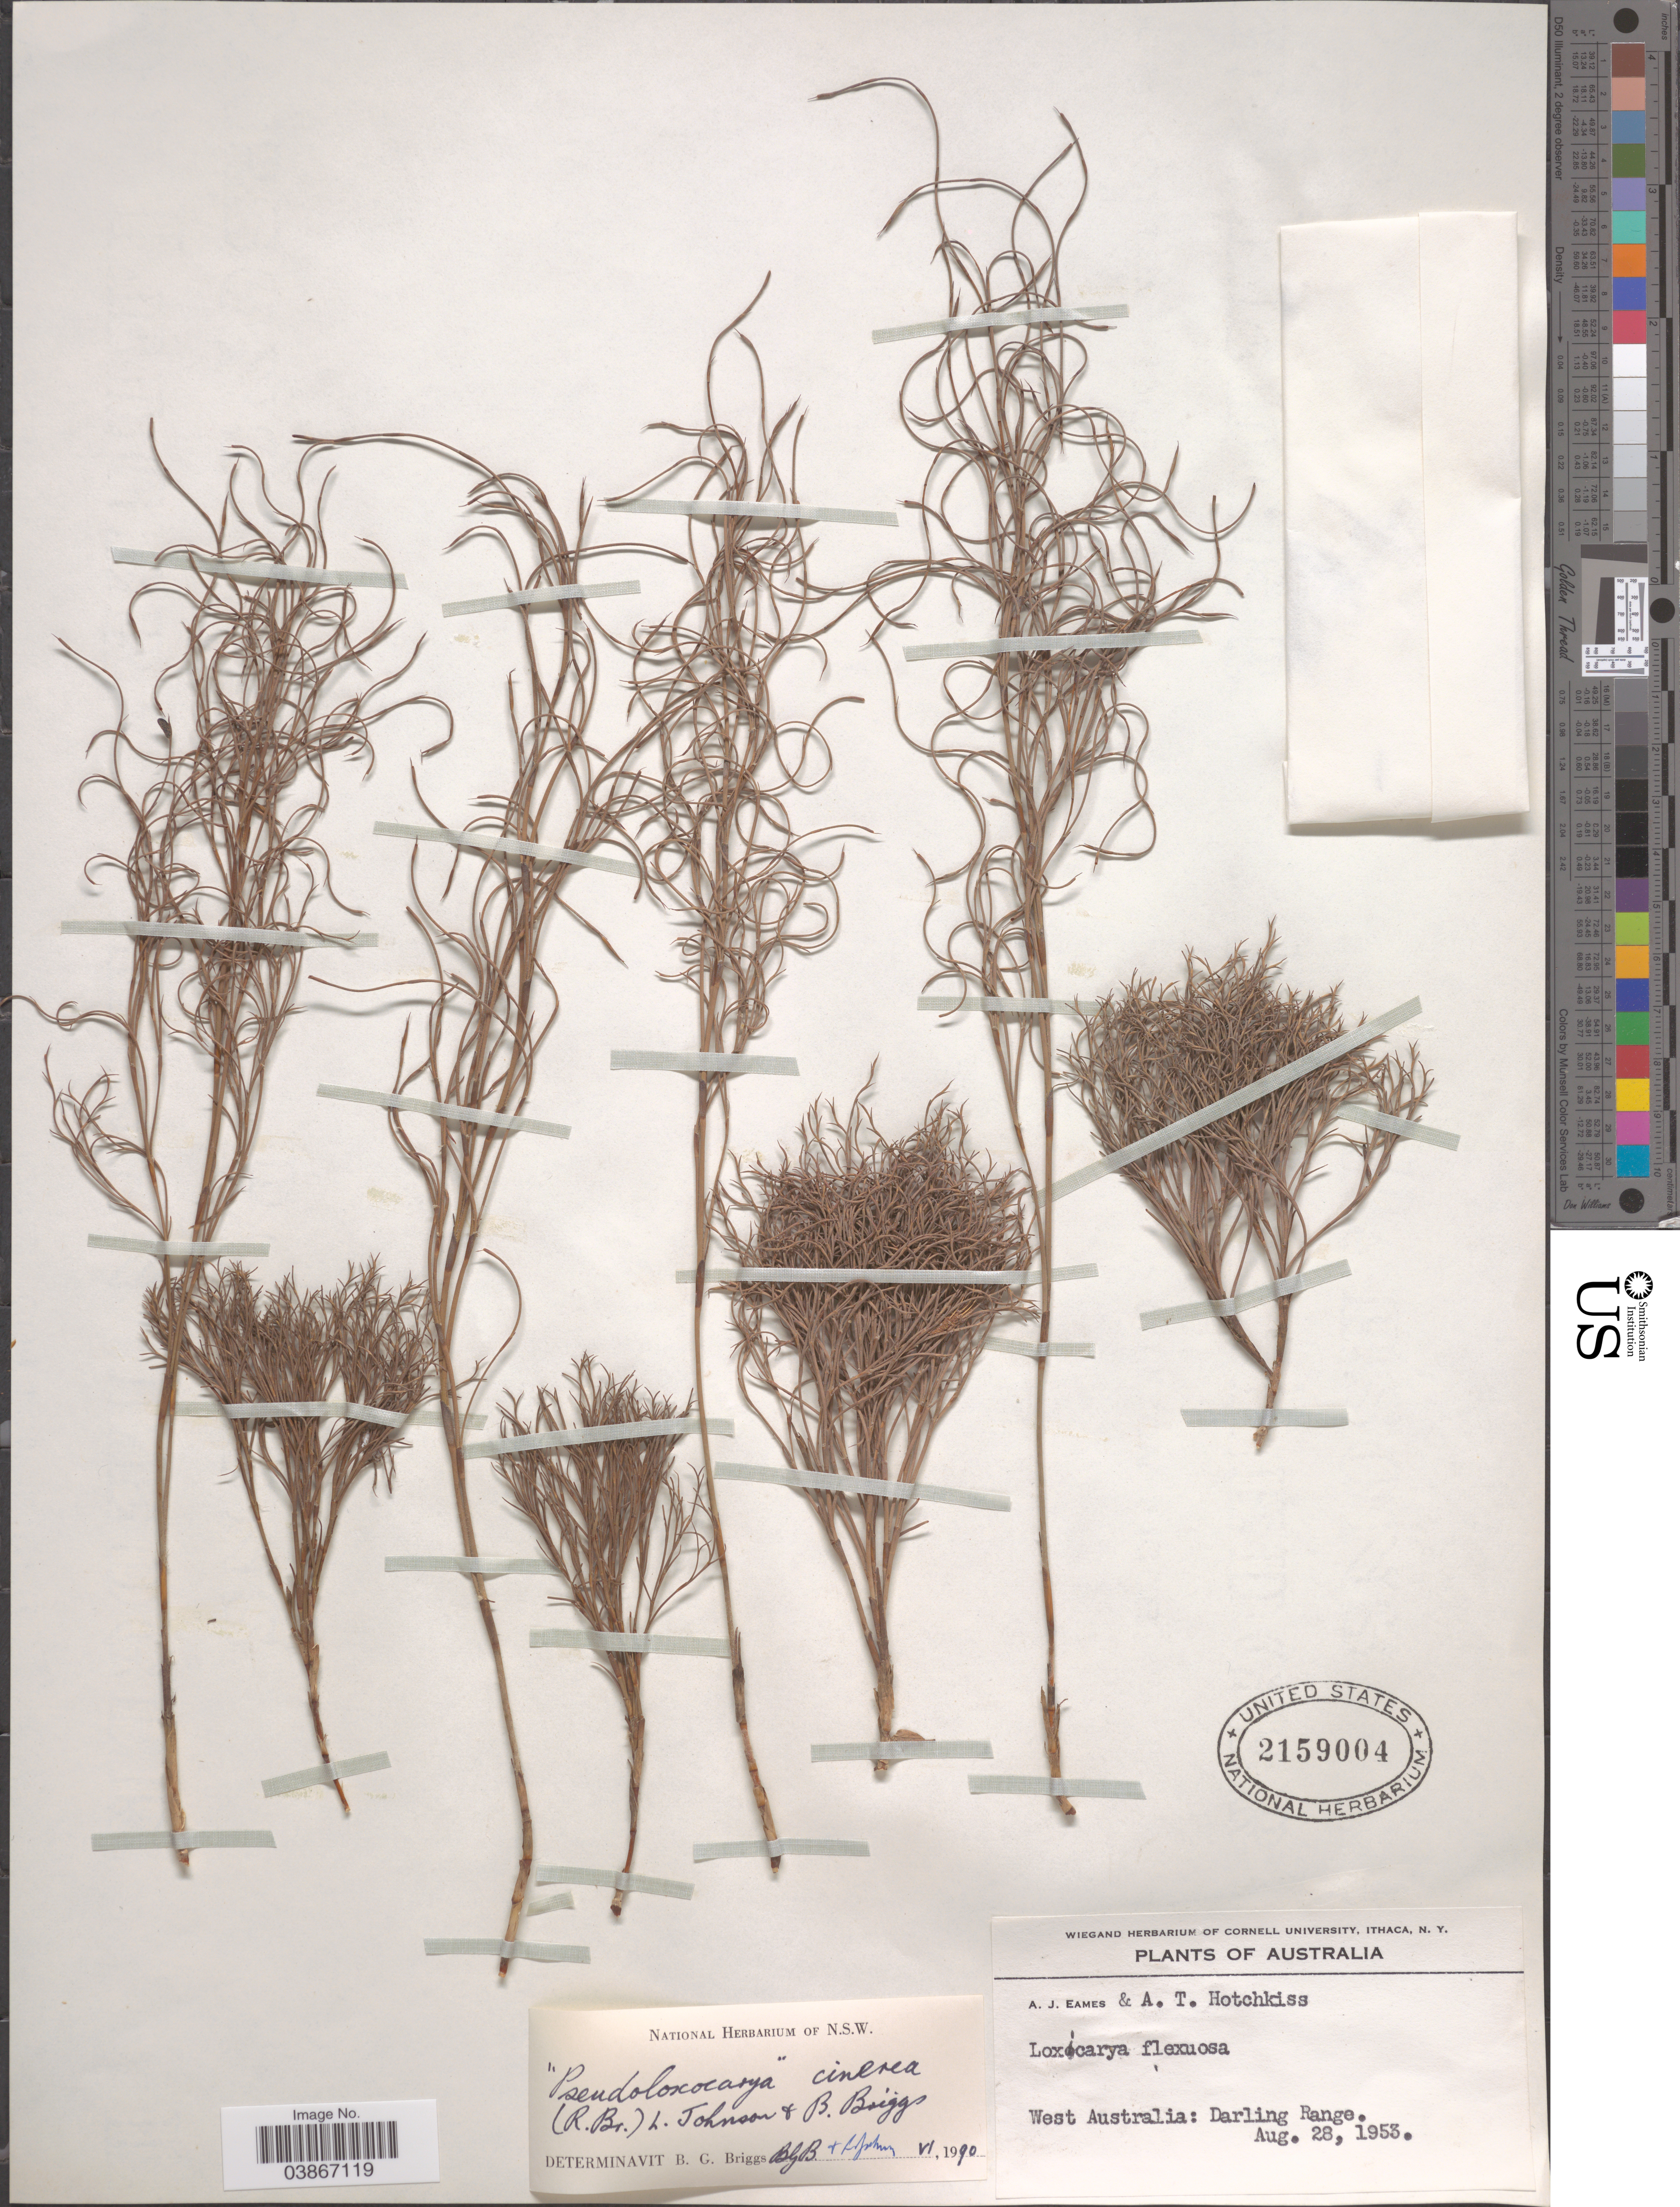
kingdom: Plantae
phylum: Tracheophyta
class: Liliopsida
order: Poales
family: Restionaceae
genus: Loxocarya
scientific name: Loxocarya cinerea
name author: R. Br.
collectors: A. J. Eames & A. Hotchkiss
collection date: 1953-08-28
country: Australia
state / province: Western Australia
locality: West Australia: Darling Range.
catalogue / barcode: US 2159004